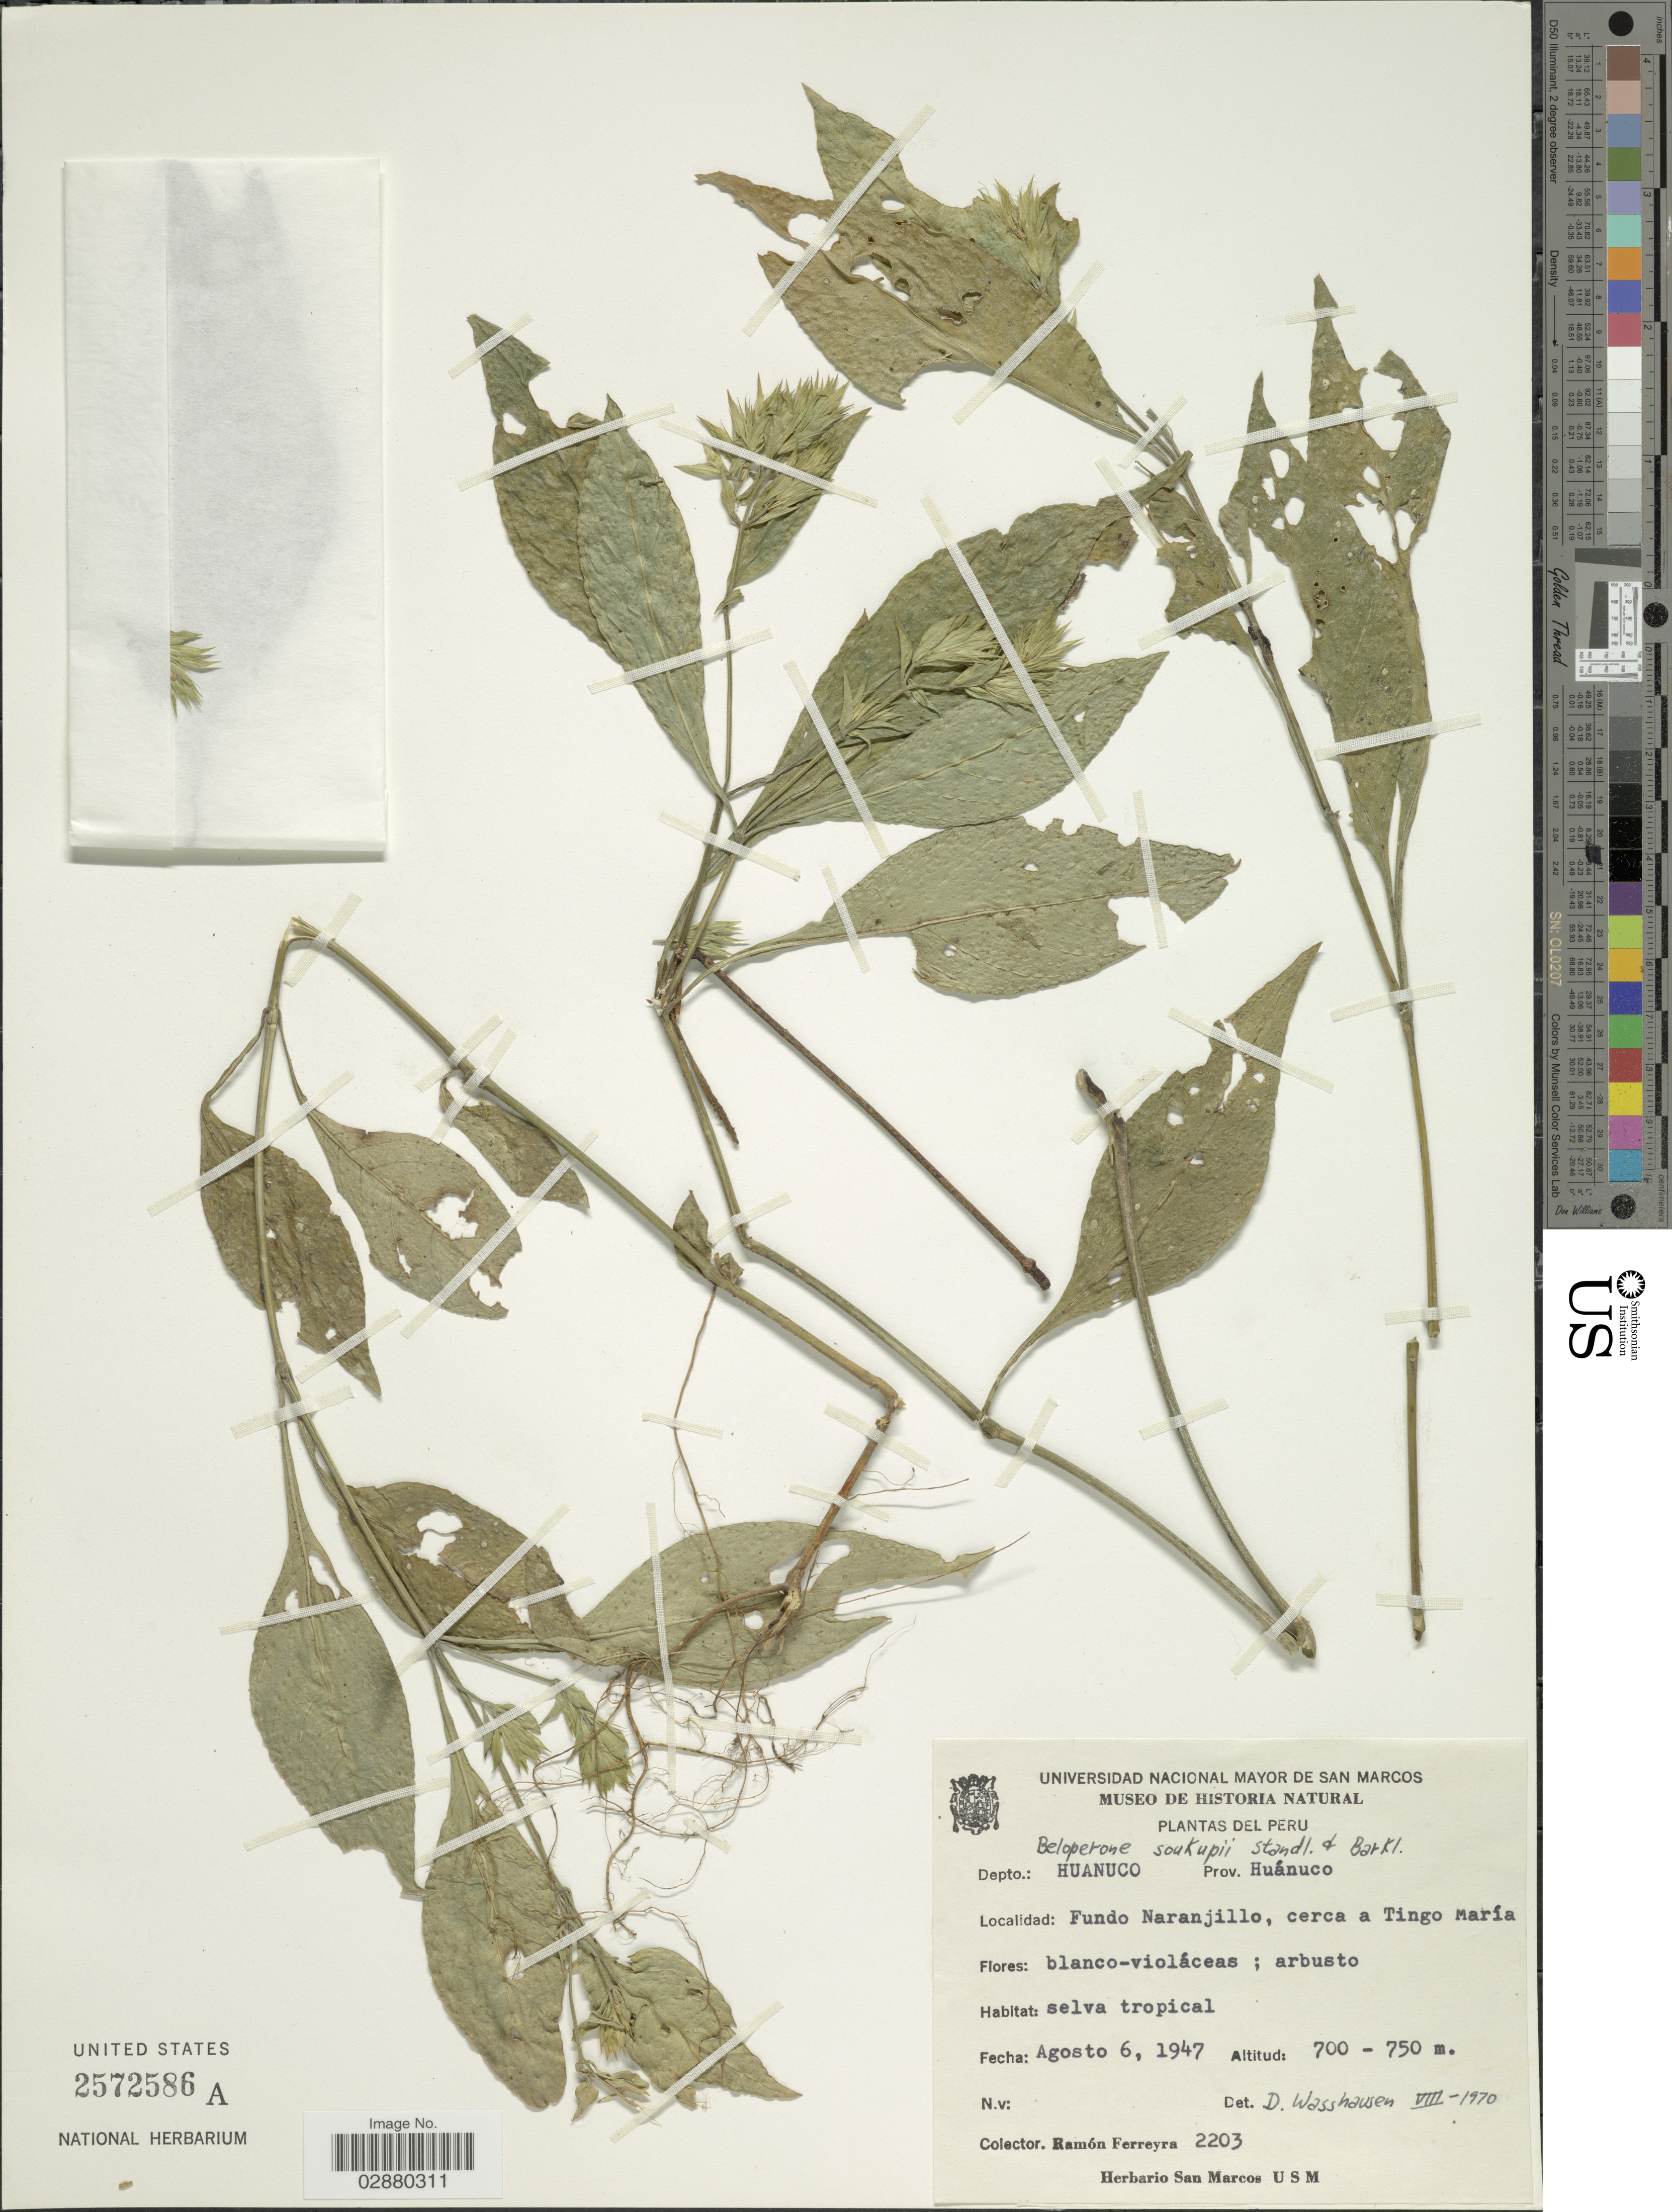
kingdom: Plantae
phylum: Tracheophyta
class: Magnoliopsida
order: Lamiales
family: Acanthaceae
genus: Justicia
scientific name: Justicia radicans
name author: Vahl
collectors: R. A. Ferreyra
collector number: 2203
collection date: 1947-08-06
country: Peru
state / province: Huánuco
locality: Prov. Huánuco, Fundo Narajillo, cerca a Tingo María.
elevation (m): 700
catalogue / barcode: US 2572586A